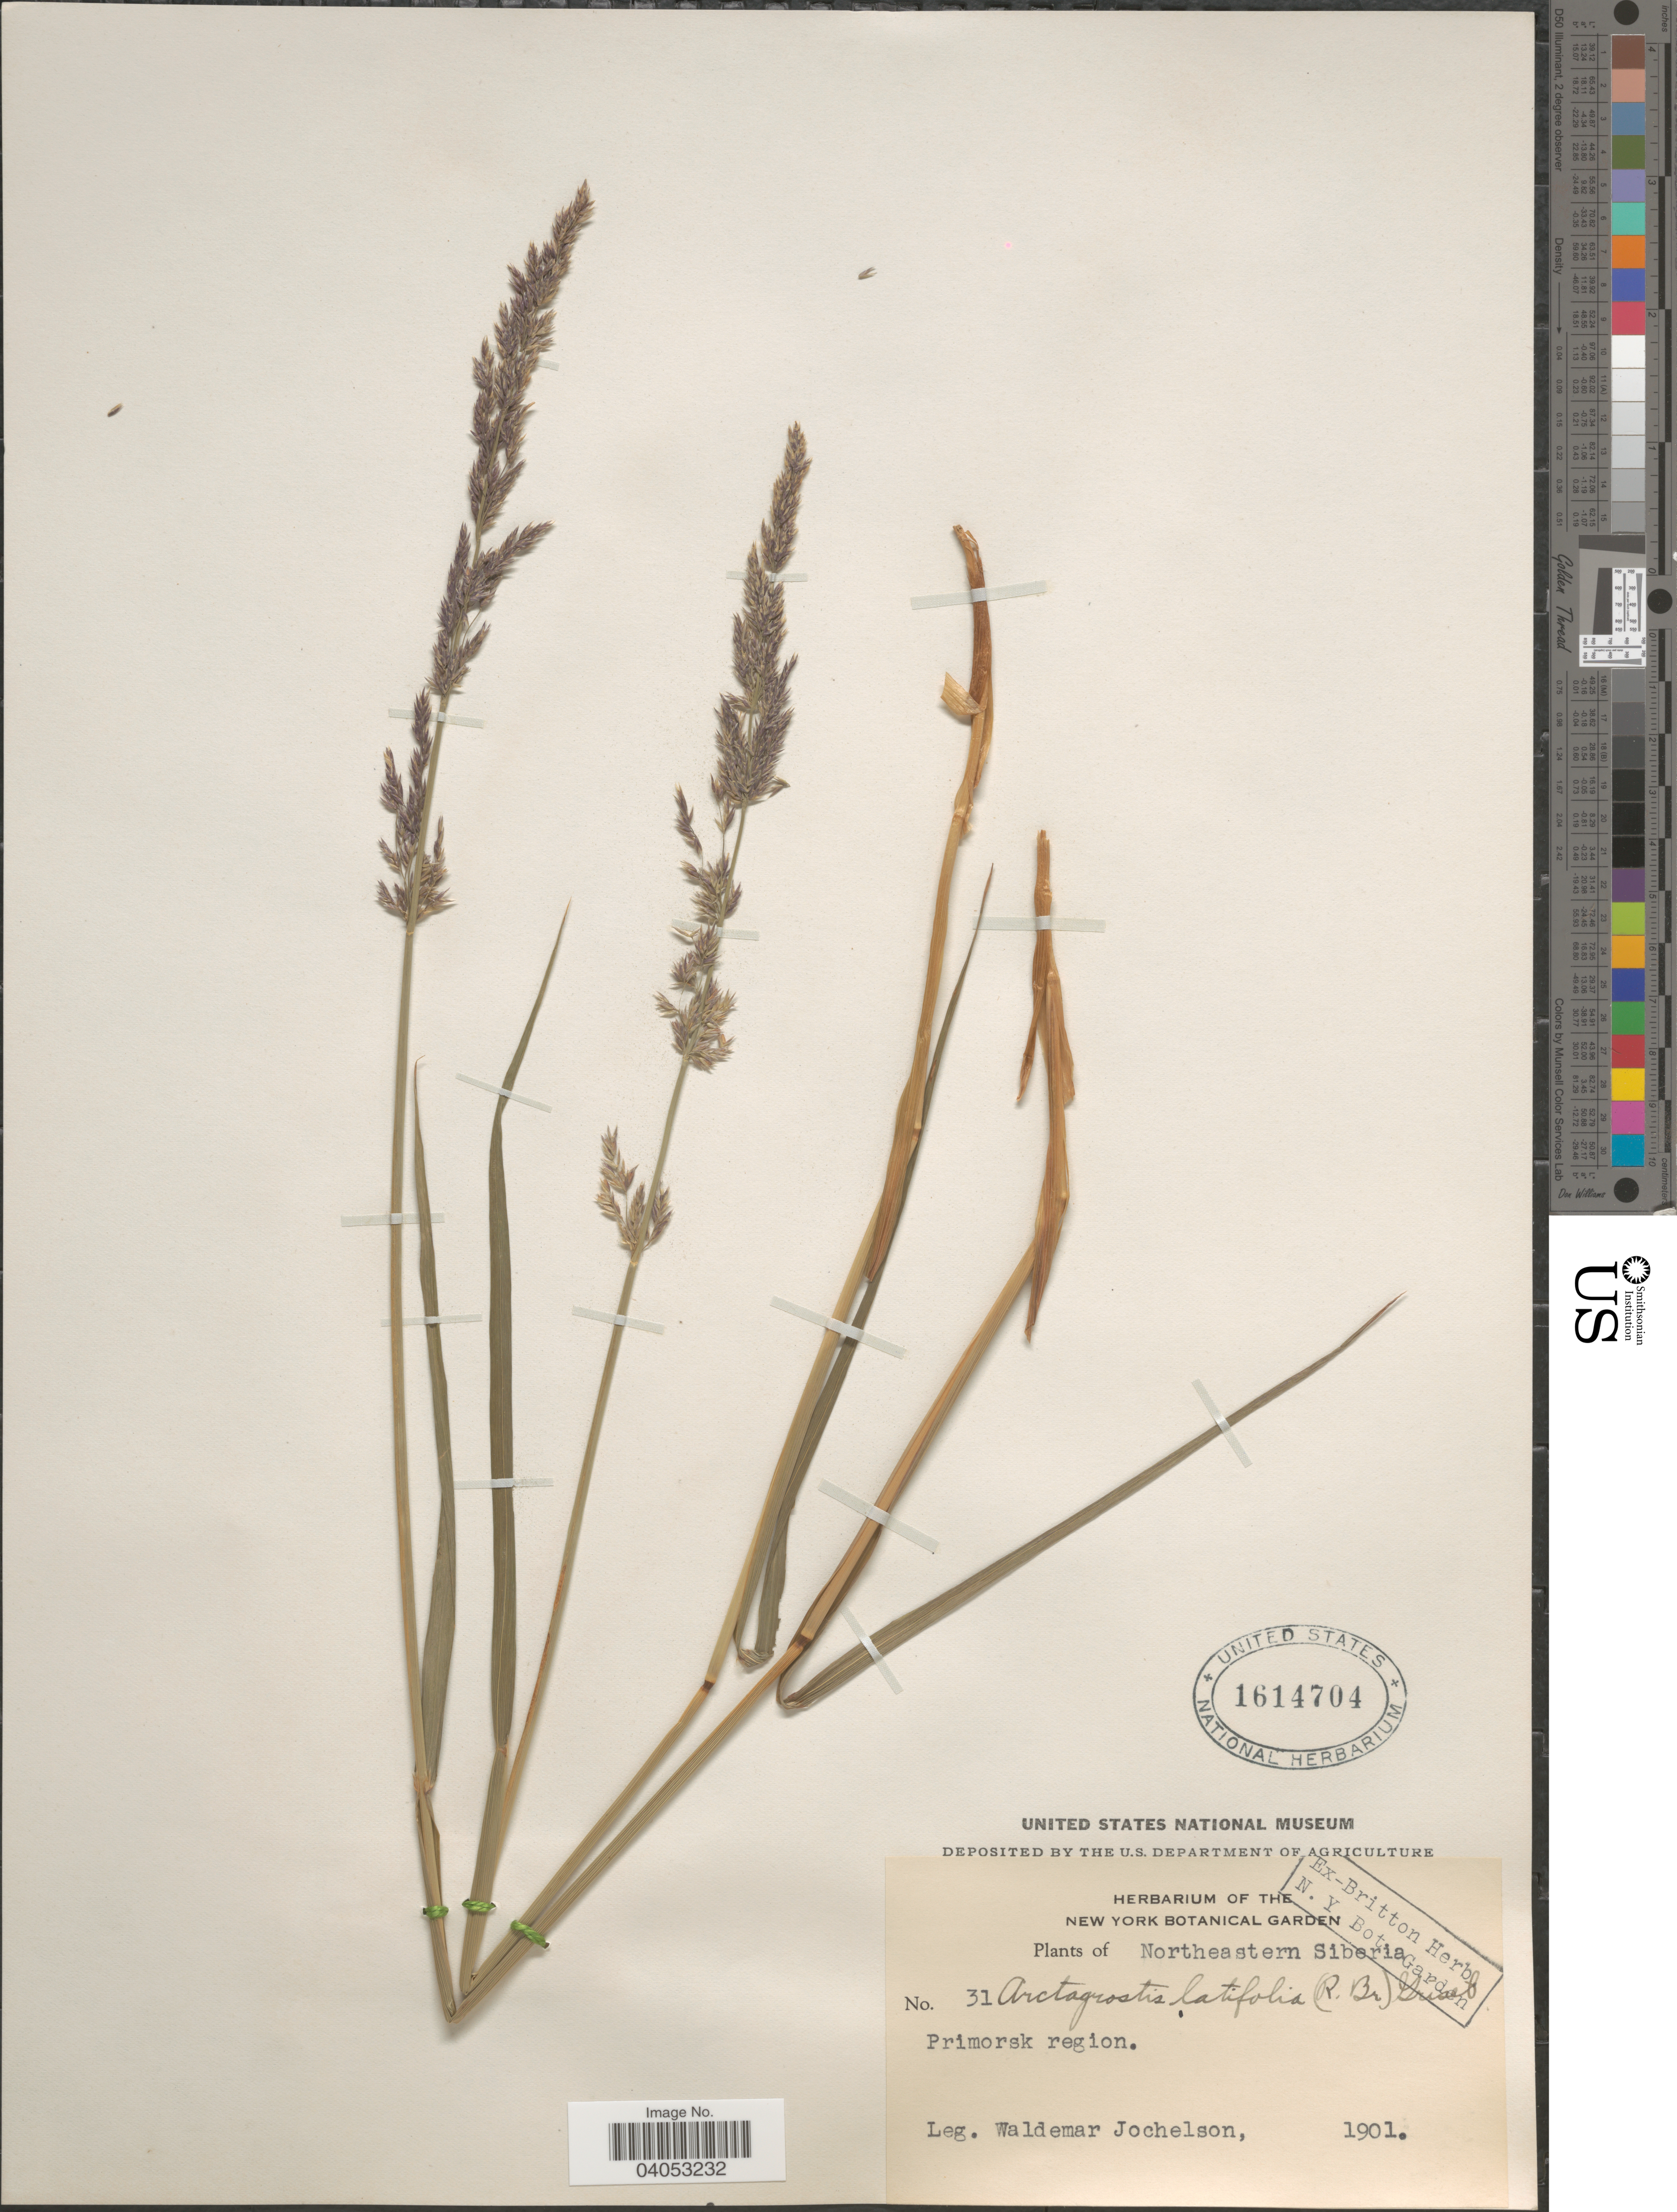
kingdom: Plantae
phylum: Tracheophyta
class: Liliopsida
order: Poales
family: Poaceae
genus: Arctagrostis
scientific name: Arctagrostis latifolia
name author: (R. Br.) Griseb.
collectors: W. Jochelson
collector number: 31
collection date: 1901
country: Russian Federation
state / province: Primorsky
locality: Northeastern Siberia. Primorsk region.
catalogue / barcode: US 1614704